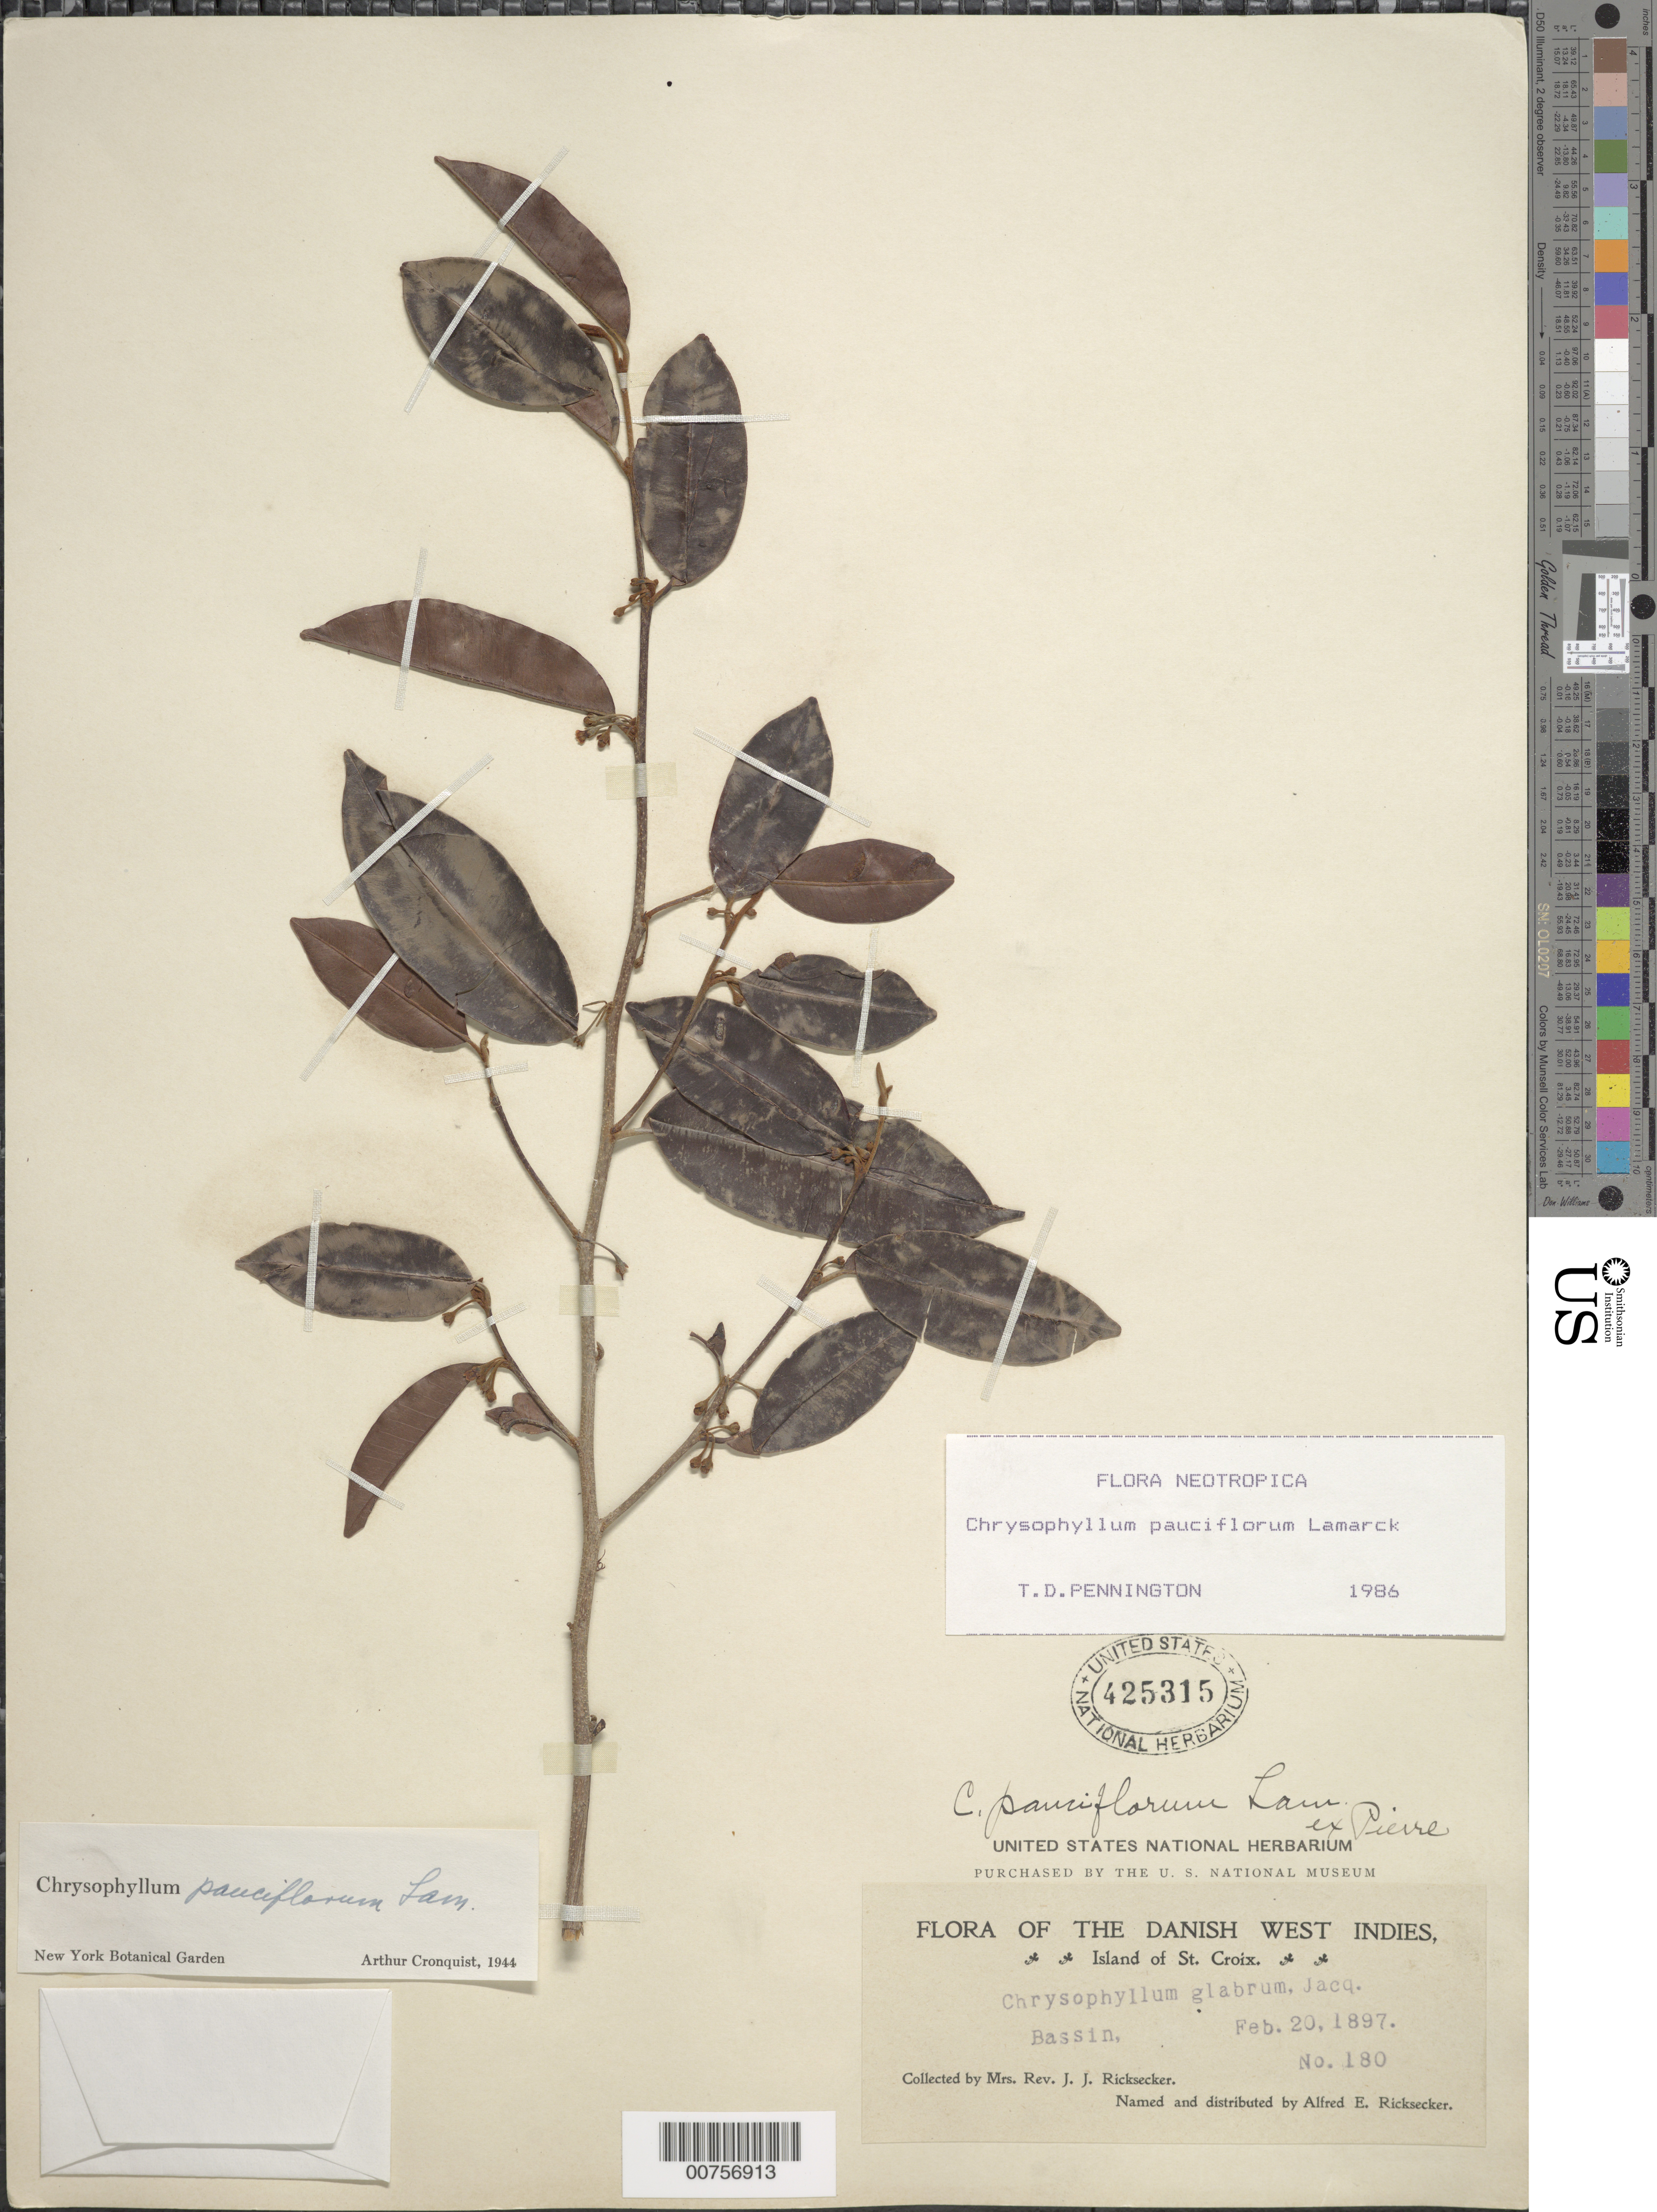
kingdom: Plantae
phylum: Tracheophyta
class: Magnoliopsida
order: Ericales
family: Sapotaceae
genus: Chrysophyllum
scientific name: Chrysophyllum pauciflorum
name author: Lam.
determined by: Pennington, T. D., (K)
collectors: L. A. Ricksecker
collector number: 180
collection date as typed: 20 Feb 1887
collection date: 1887-02-20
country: U.S. Virgin Islands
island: St. Croix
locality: Bassin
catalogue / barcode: US 425315